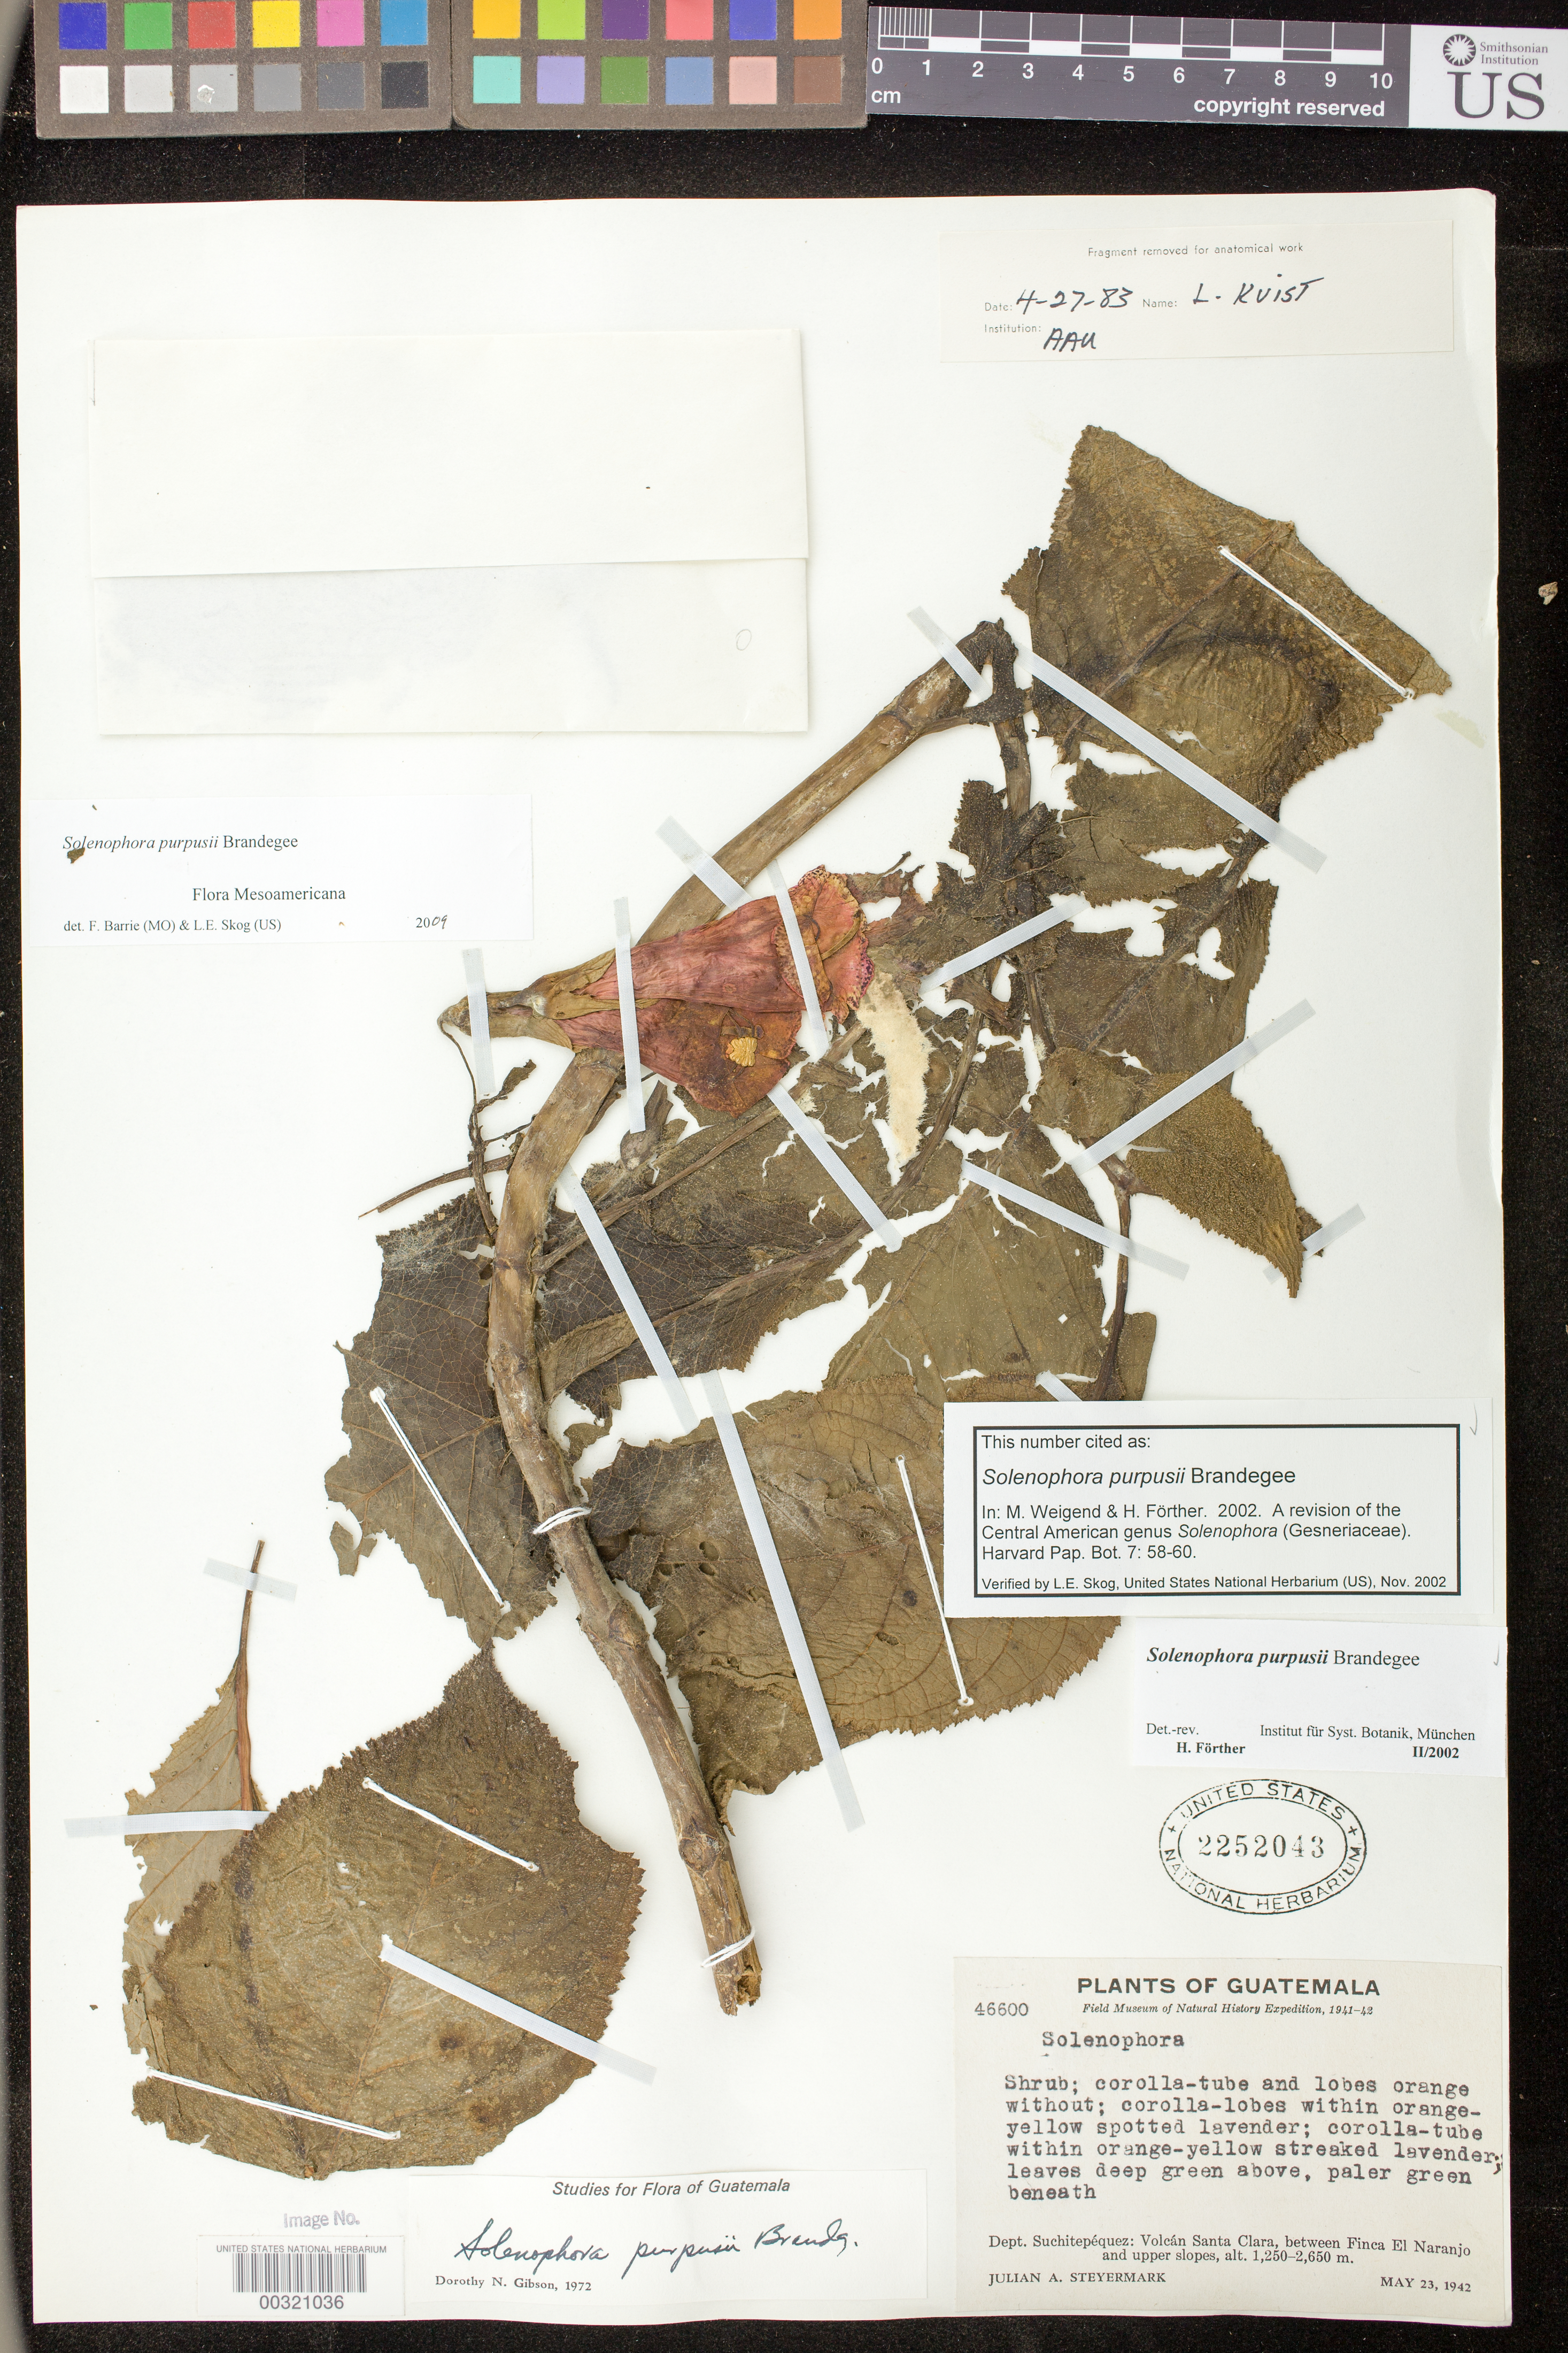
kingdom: Plantae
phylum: Tracheophyta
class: Magnoliopsida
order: Lamiales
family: Gesneriaceae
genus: Solenophora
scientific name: Solenophora purpusii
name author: Brandegee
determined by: Weigend; Förther, Harald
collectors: J. Steyermark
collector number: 46600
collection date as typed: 23 May 1942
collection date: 1942-05-23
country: Guatemala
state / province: Suchitepéquez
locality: Volcán Santa Clara, between Finca El Naranjo and upper slopes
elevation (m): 1250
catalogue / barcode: US 2252043